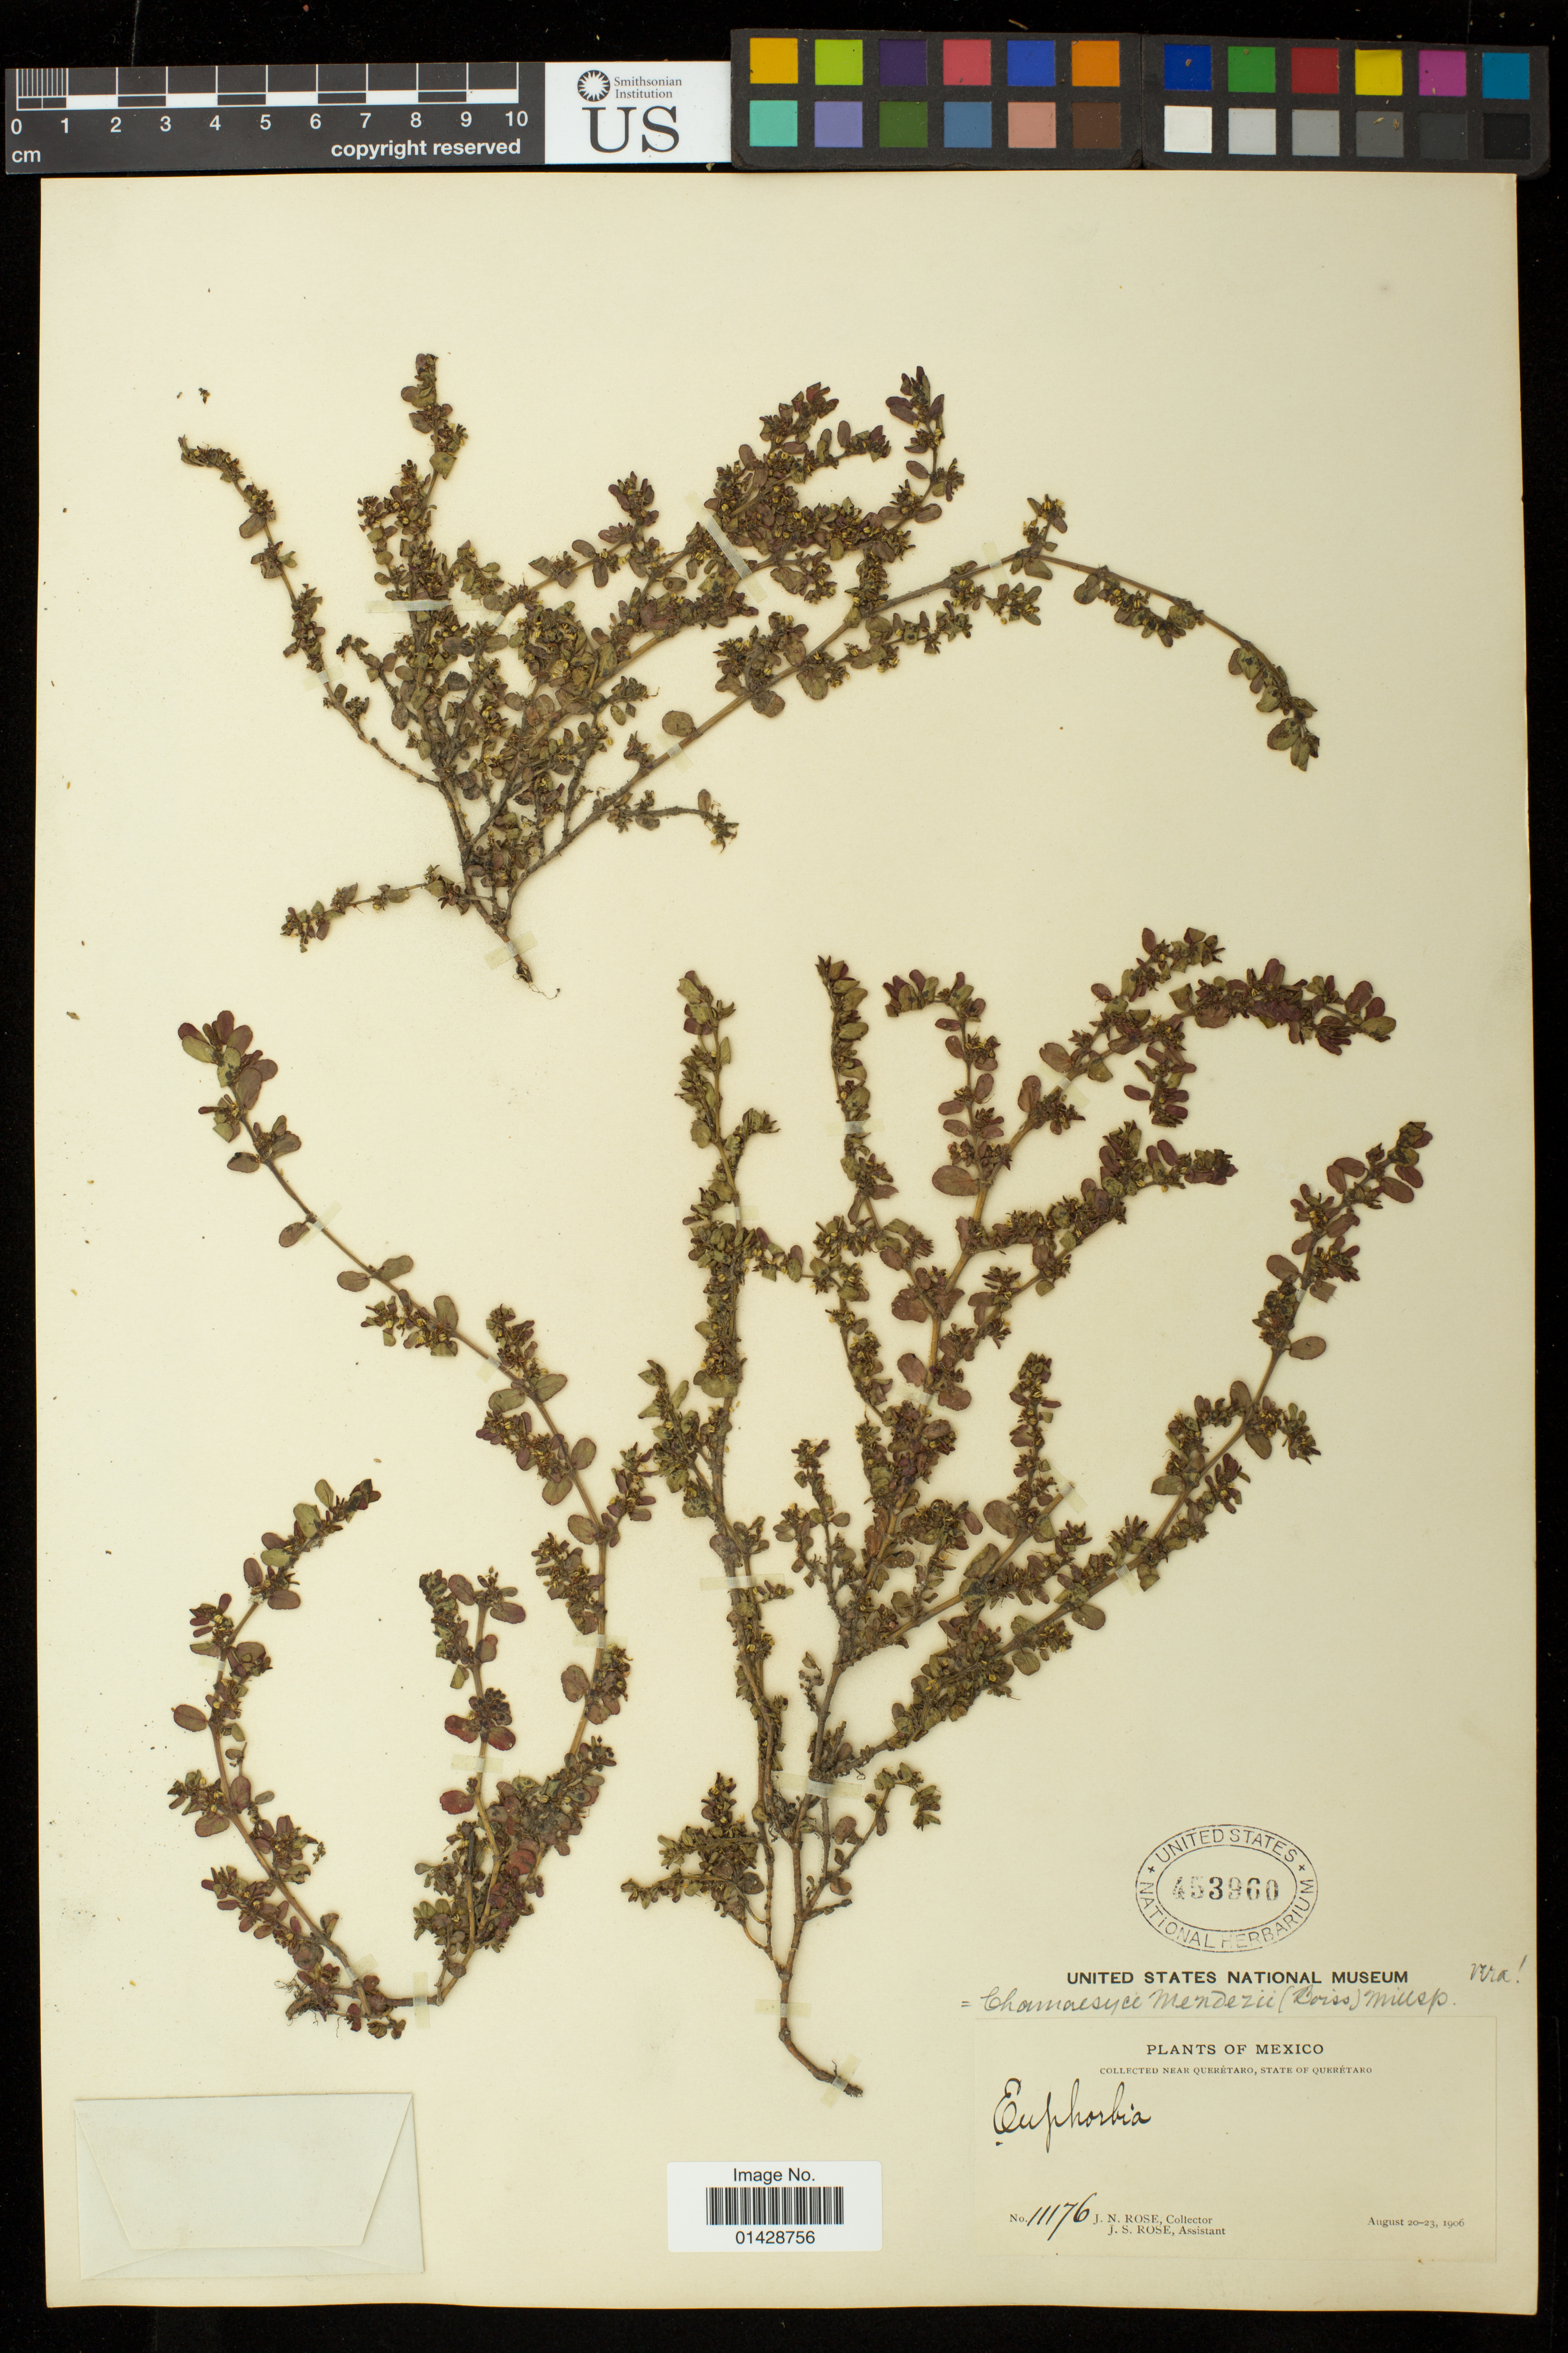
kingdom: Plantae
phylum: Tracheophyta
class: Magnoliopsida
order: Malpighiales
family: Euphorbiaceae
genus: Euphorbia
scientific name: Euphorbia mendezii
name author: Boiss.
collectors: J. N. Rose & J. S. Rose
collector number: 11176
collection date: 1906-08-20/1906-08-23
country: Mexico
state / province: Querétaro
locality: Near Querétaro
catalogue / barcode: US 453960